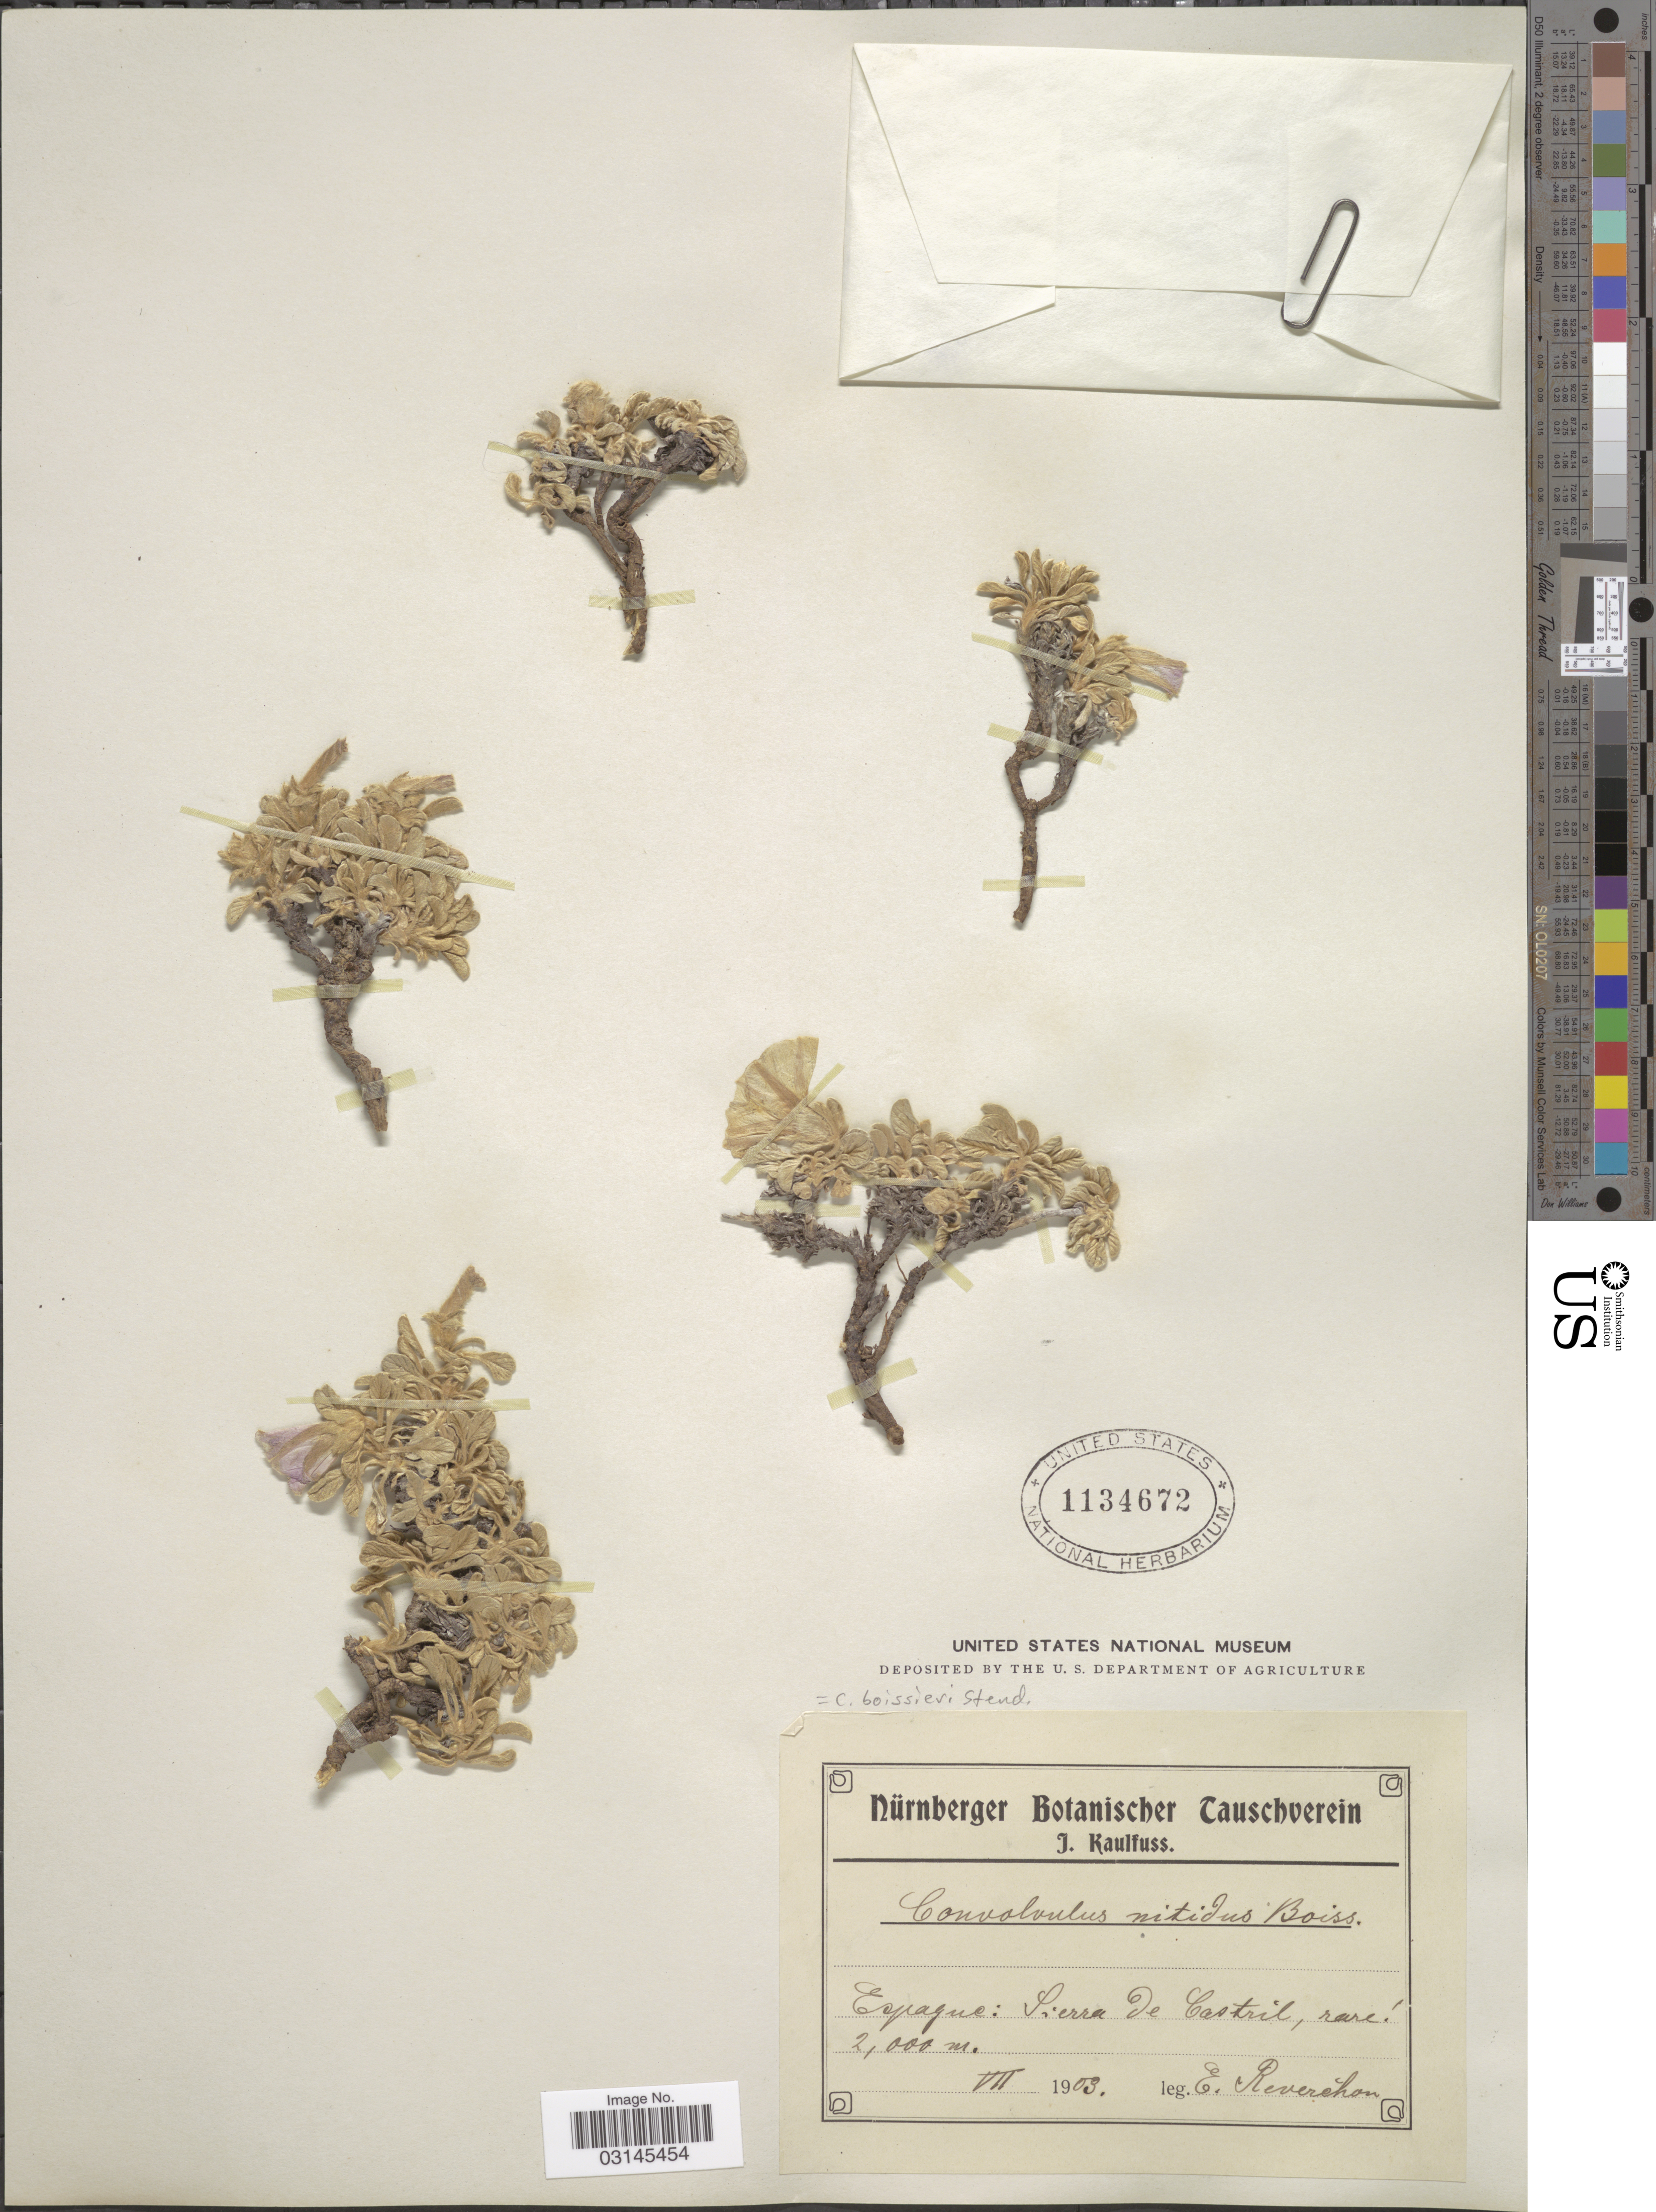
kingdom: Plantae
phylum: Tracheophyta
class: Magnoliopsida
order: Solanales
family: Convolvulaceae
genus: Convolvulus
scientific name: Convolvulus boissieri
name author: Steud.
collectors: E. Reverchon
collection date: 1903-07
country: Spain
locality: Espagne: Sierra de Castril.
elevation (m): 2000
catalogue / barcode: US 1134672